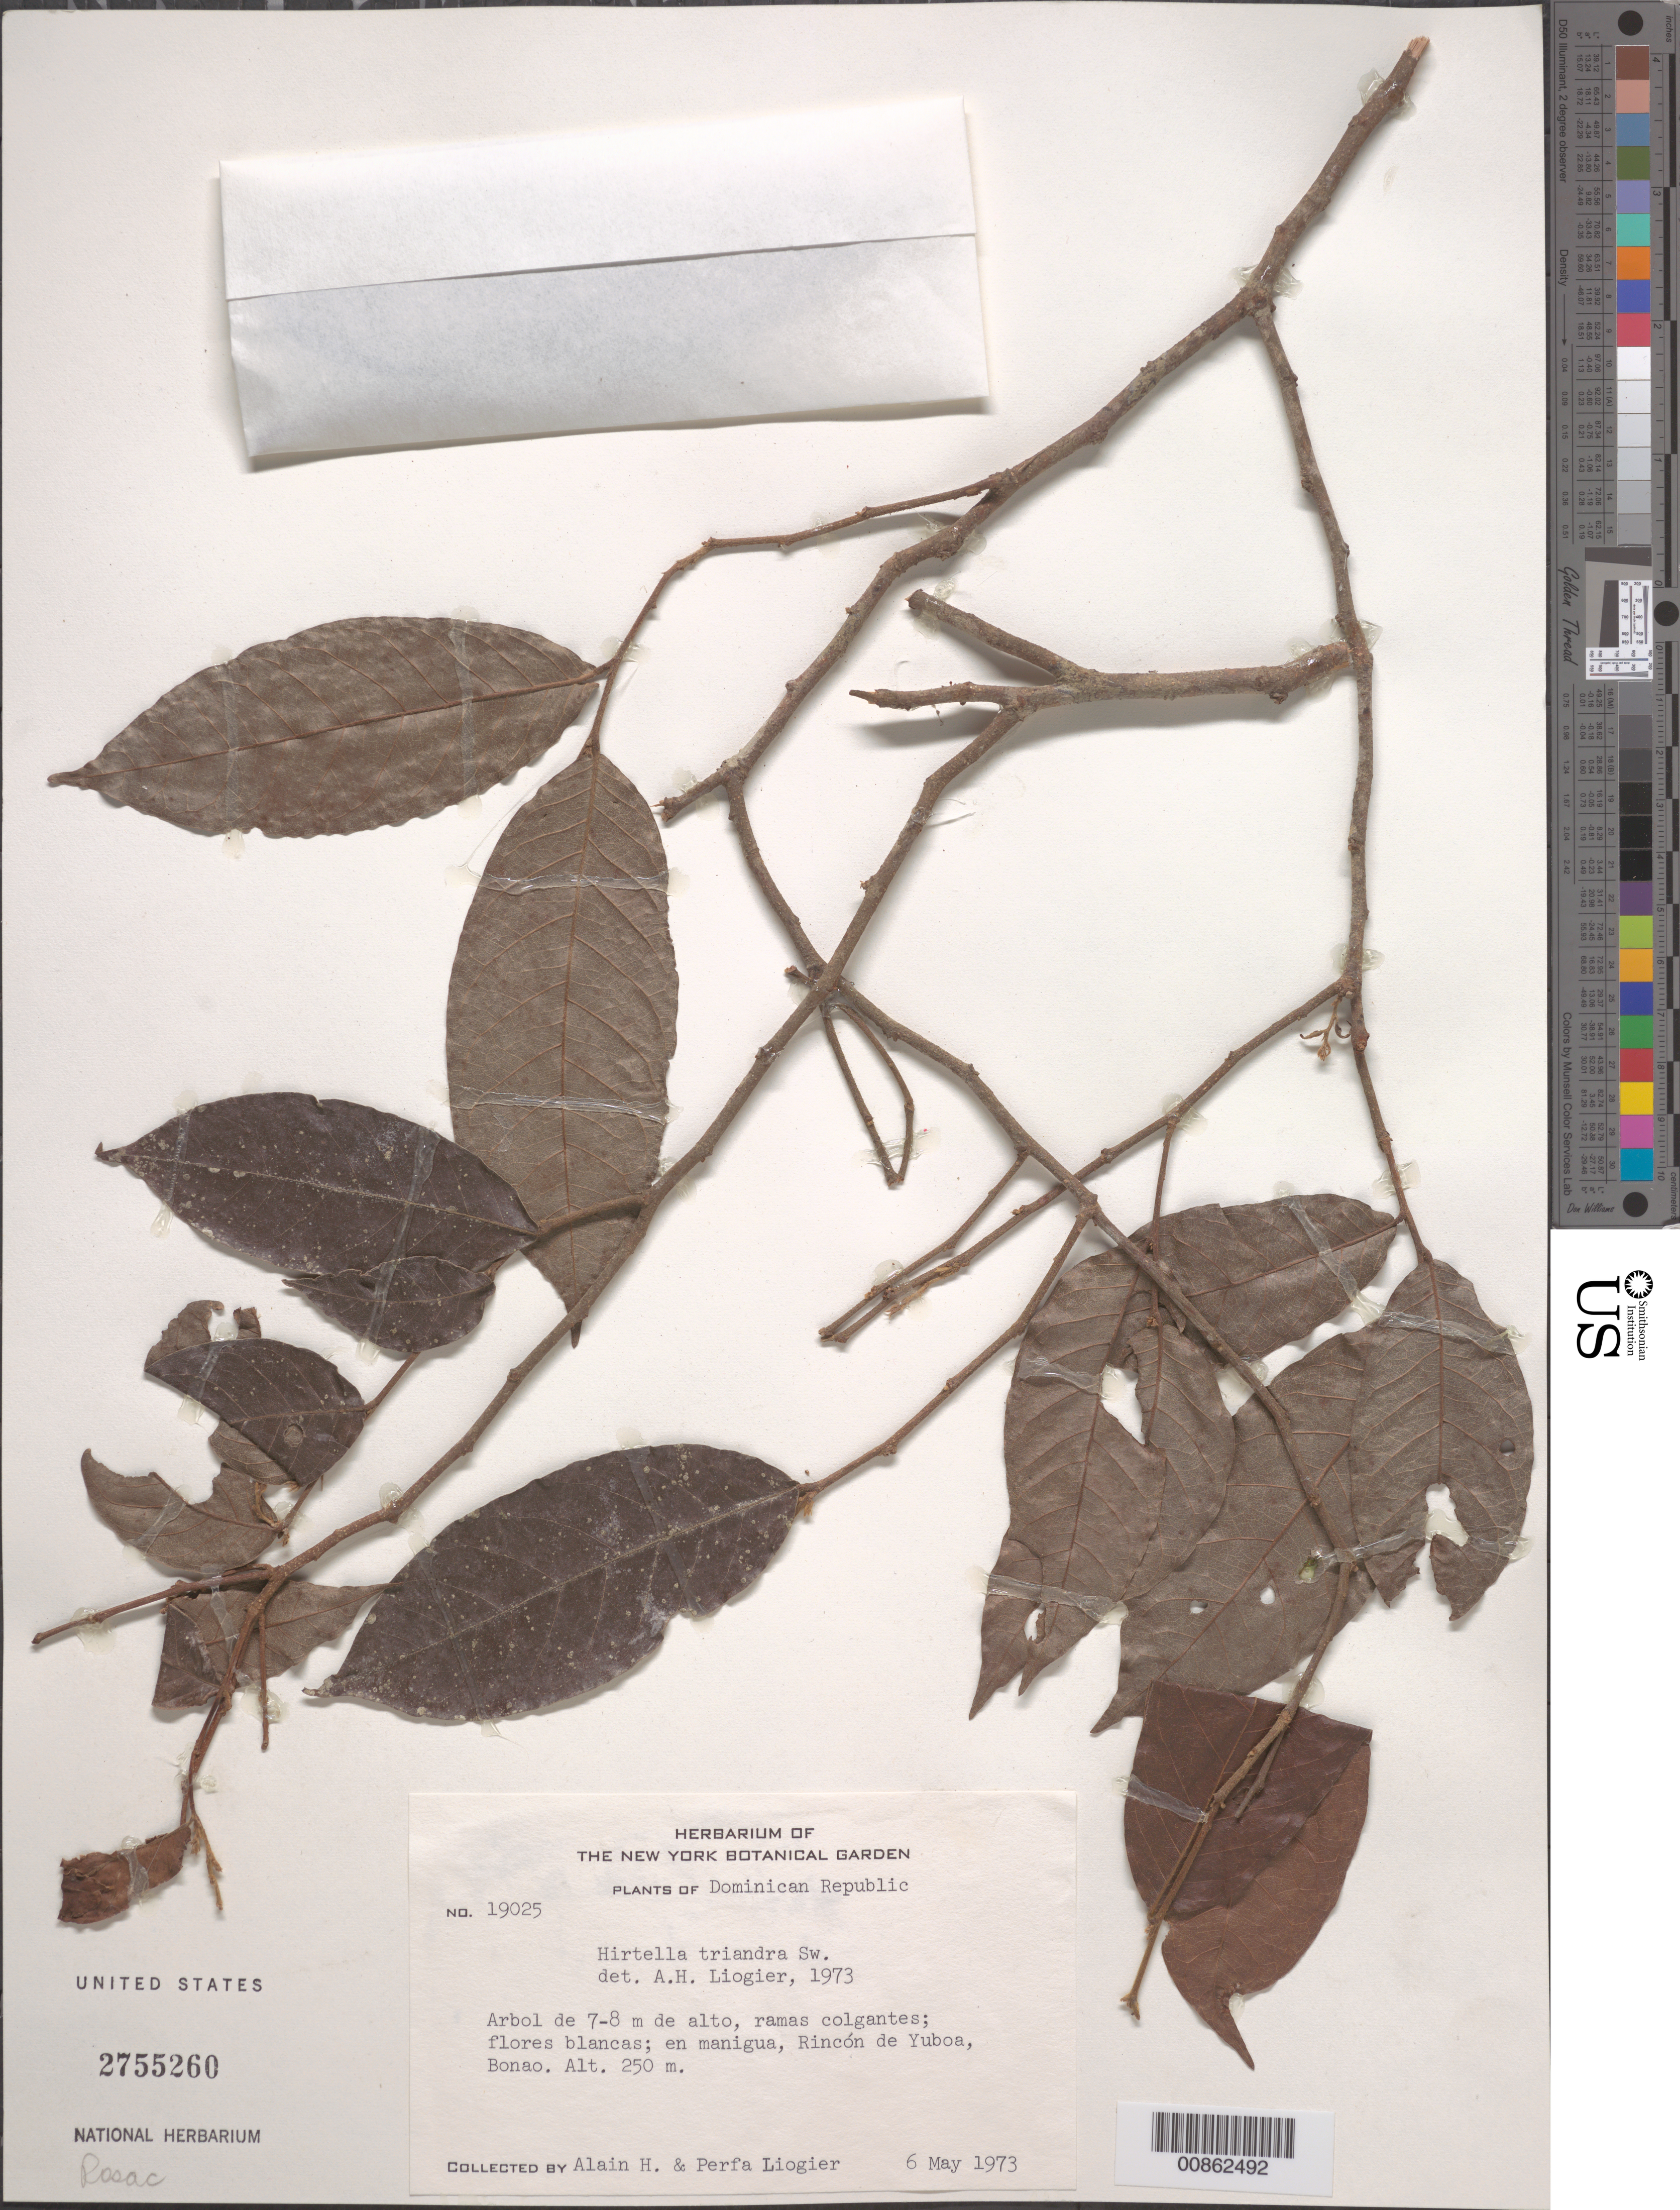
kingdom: Plantae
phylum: Tracheophyta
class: Magnoliopsida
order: Malpighiales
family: Chrysobalanaceae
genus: Hirtella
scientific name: Hirtella triandra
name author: Sw.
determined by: Liogier, Alain H.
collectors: A. H. Liogier & M. P. Liogier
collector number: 19025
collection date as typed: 06 May 1973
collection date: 1973-05-06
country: Dominican Republic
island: Hispaniola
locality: Rincón de Yuboa, Bonao.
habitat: En manigua.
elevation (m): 250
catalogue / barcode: US 2755260